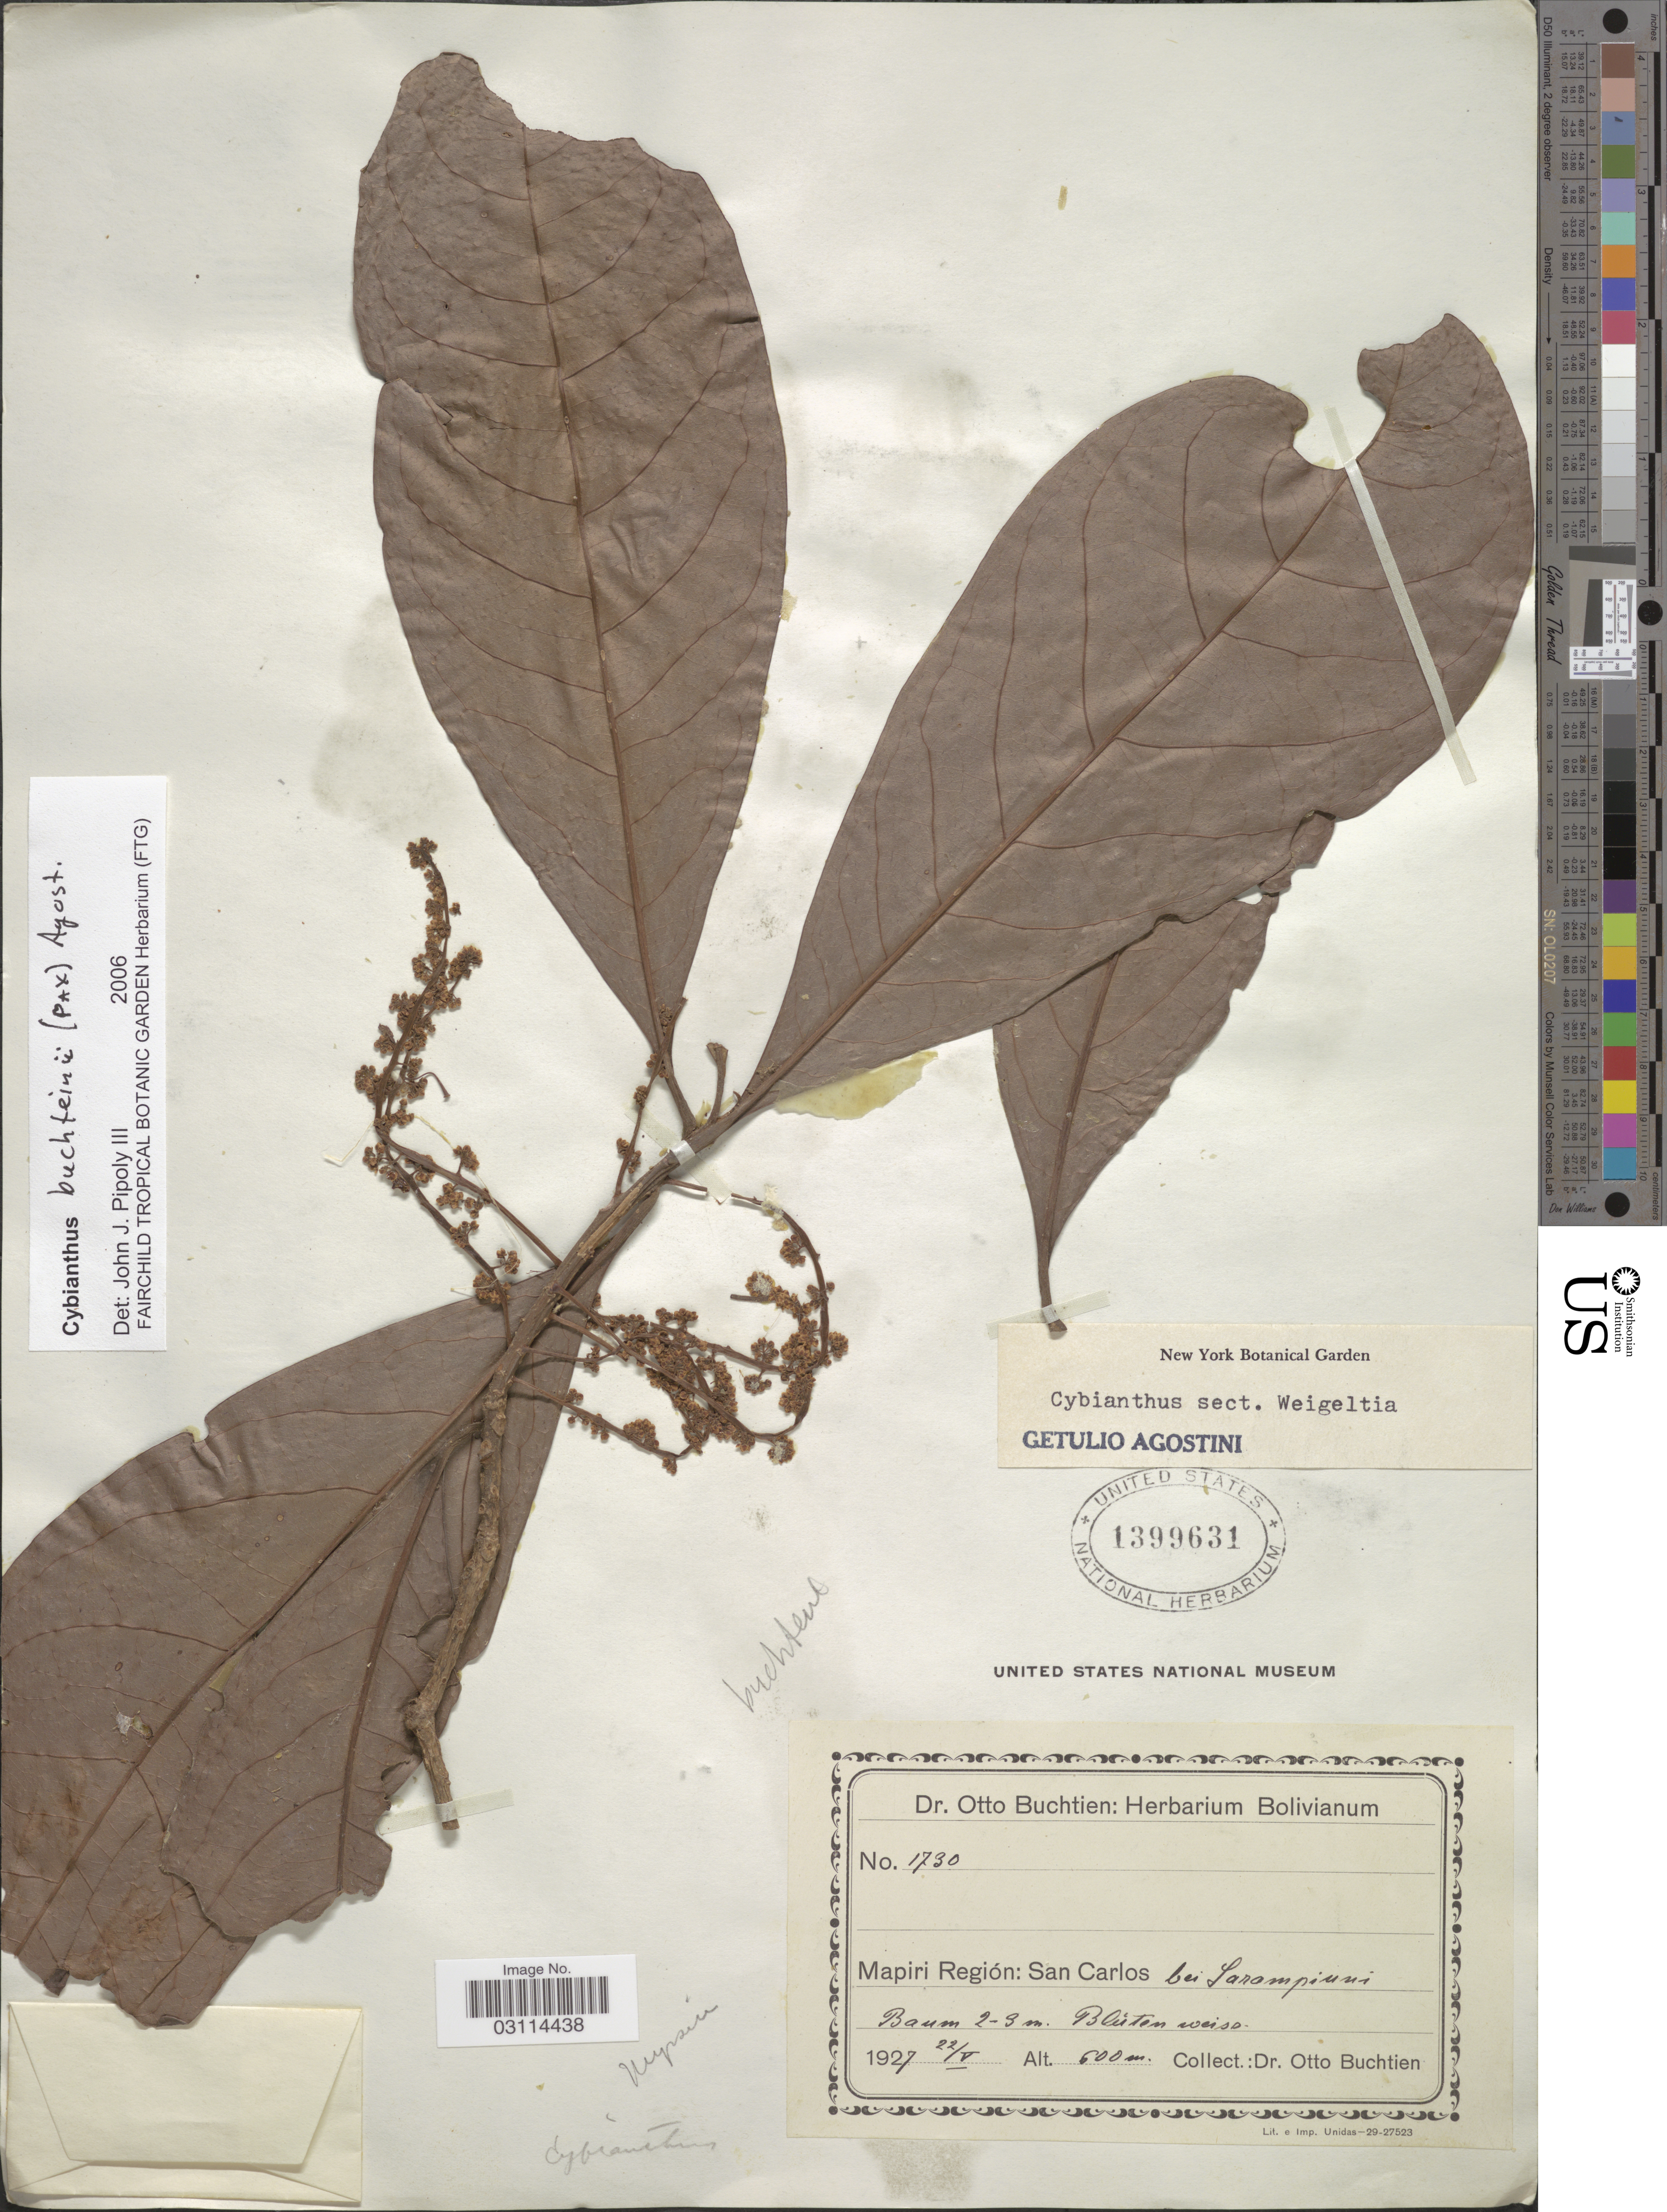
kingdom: Plantae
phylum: Tracheophyta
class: Magnoliopsida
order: Ericales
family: Primulaceae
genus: Cybianthus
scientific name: Cybianthus brasiliensis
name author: (Mez) G. Agostini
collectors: O. Buchtien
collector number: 1730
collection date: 1927-05-22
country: Bolivia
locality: Mapiri Región: San Carlos bei Sarampiuni.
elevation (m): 600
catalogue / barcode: US 1399631